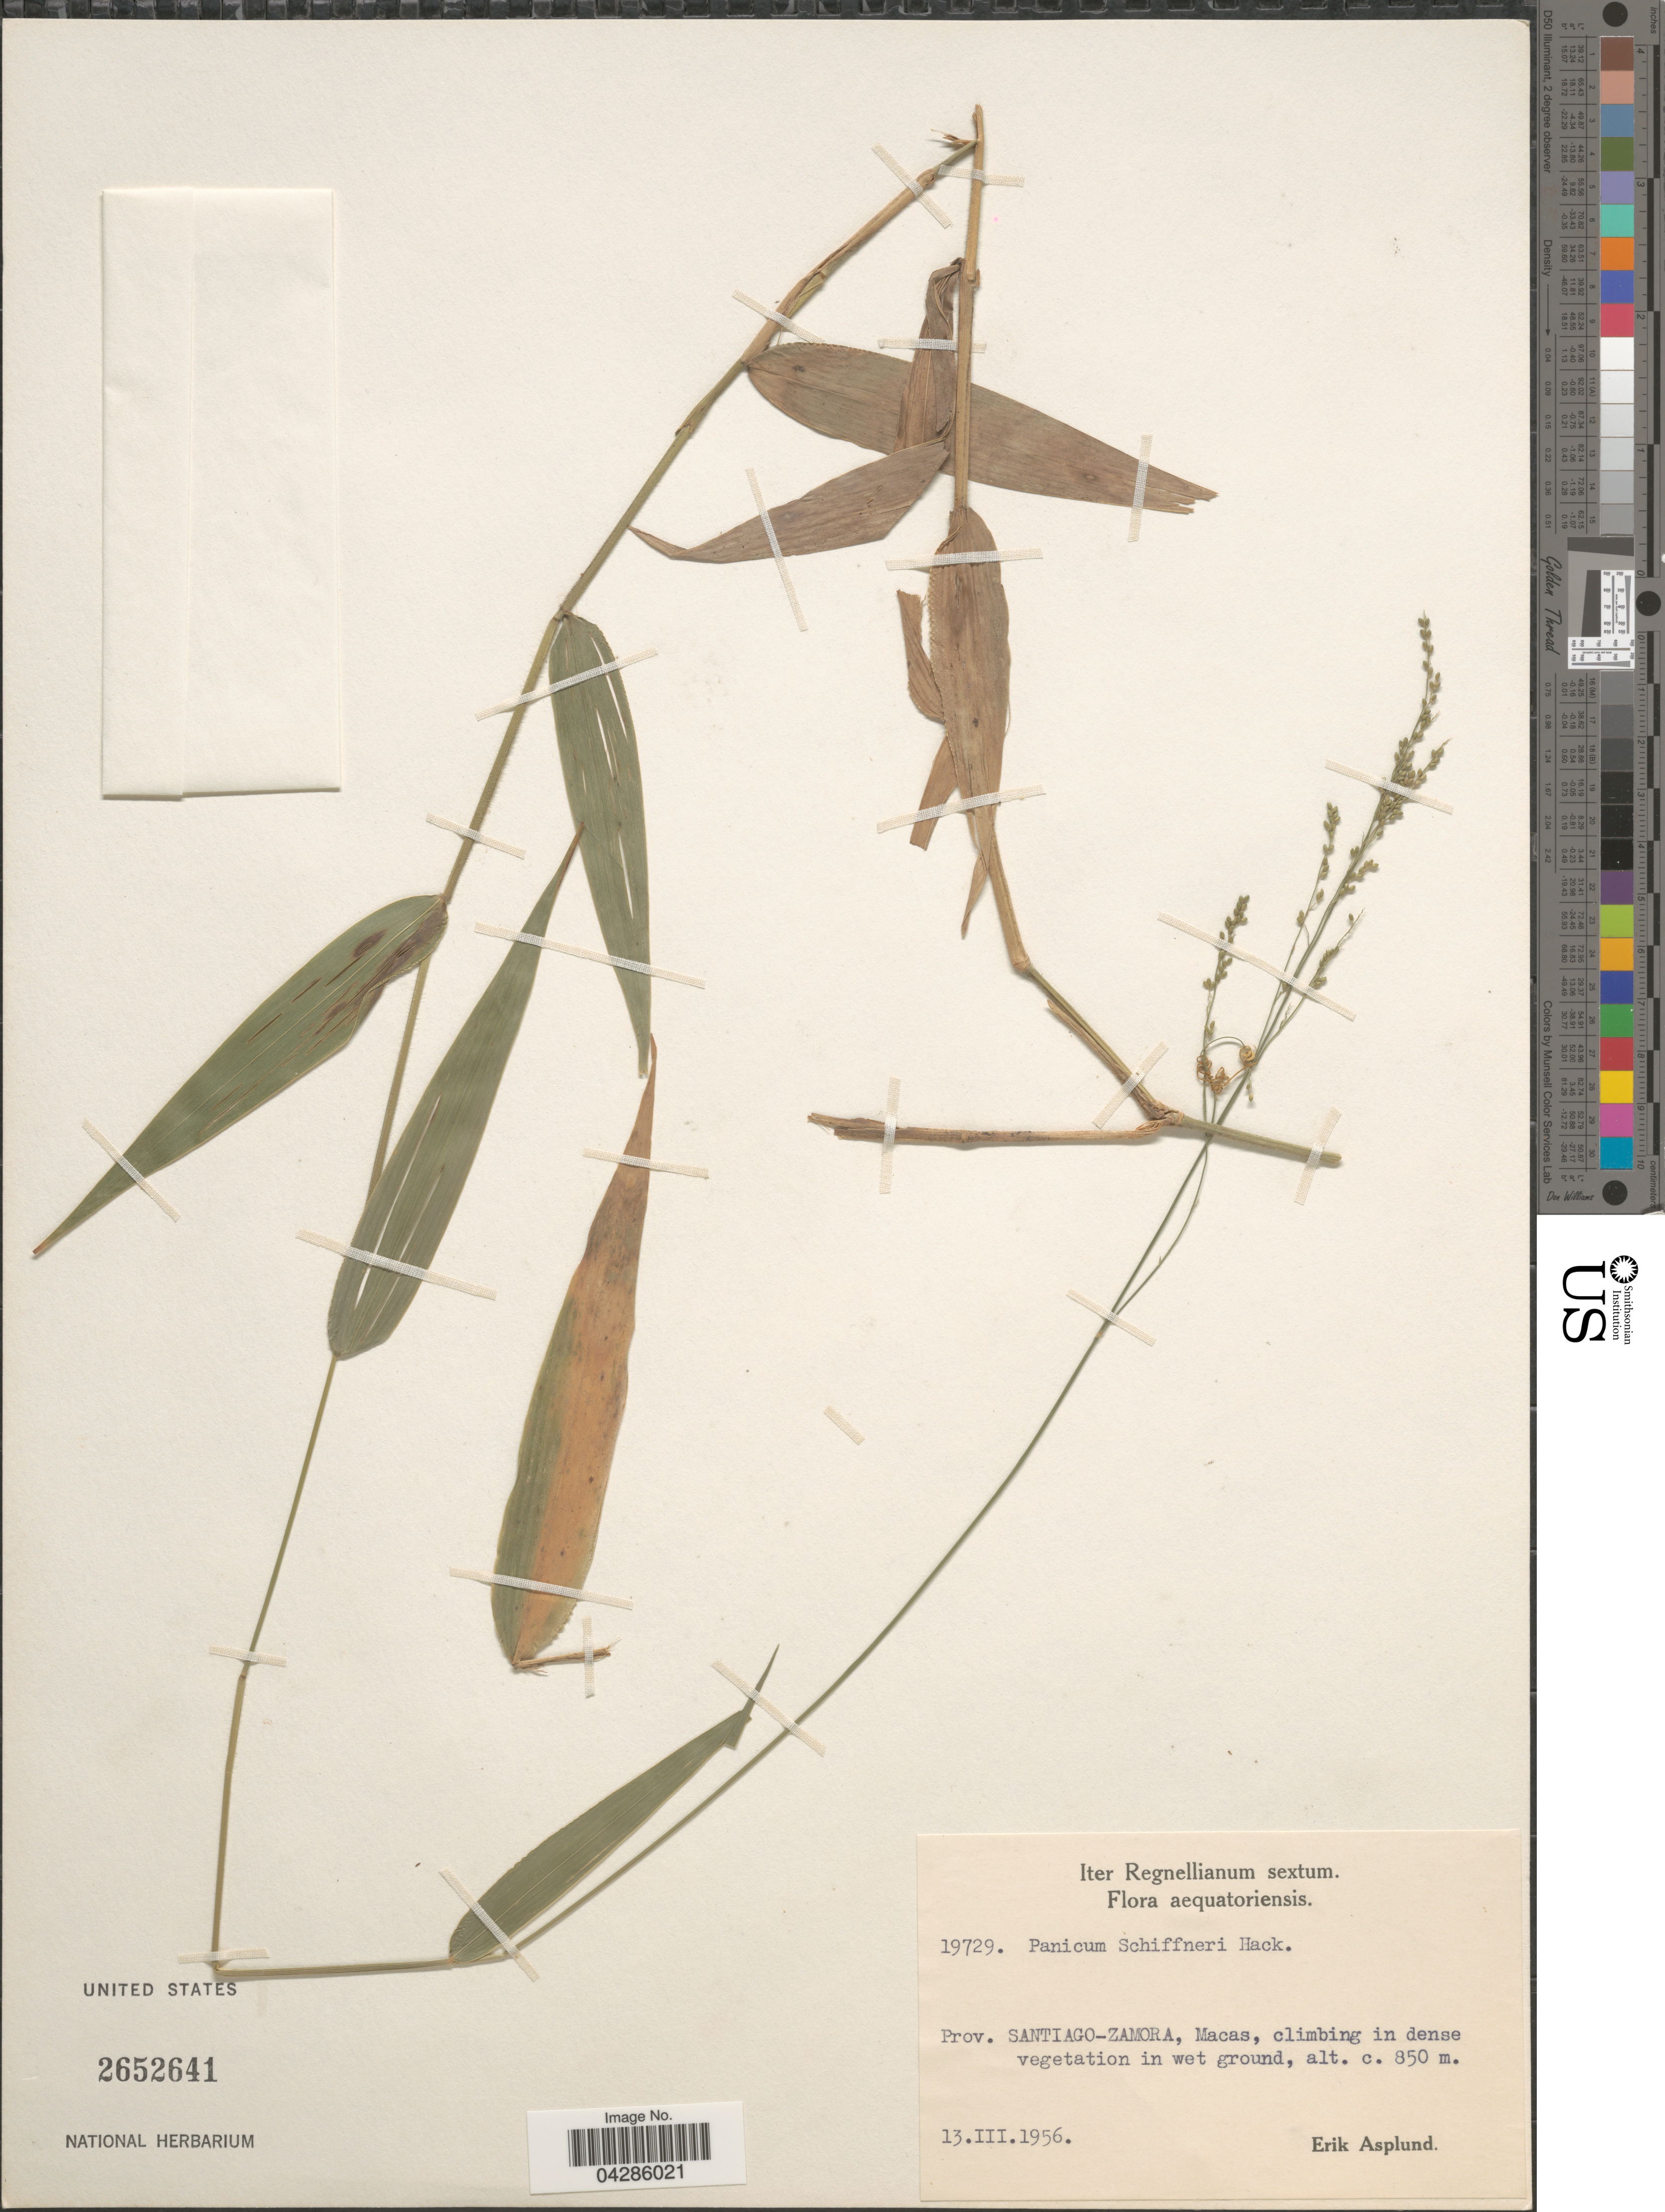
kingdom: Plantae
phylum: Tracheophyta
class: Liliopsida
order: Poales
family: Poaceae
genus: Morronea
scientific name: Morronea trichidiachnis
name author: (Döll) Zuloaga & Scataglini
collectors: E. Asplund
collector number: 19729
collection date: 1956-03-13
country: Ecuador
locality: Iter Regnellianum sextum. Prov. Santiago-Zamora, Macas, climbing in dense vegetation in wet ground.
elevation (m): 850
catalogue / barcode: US 2652641